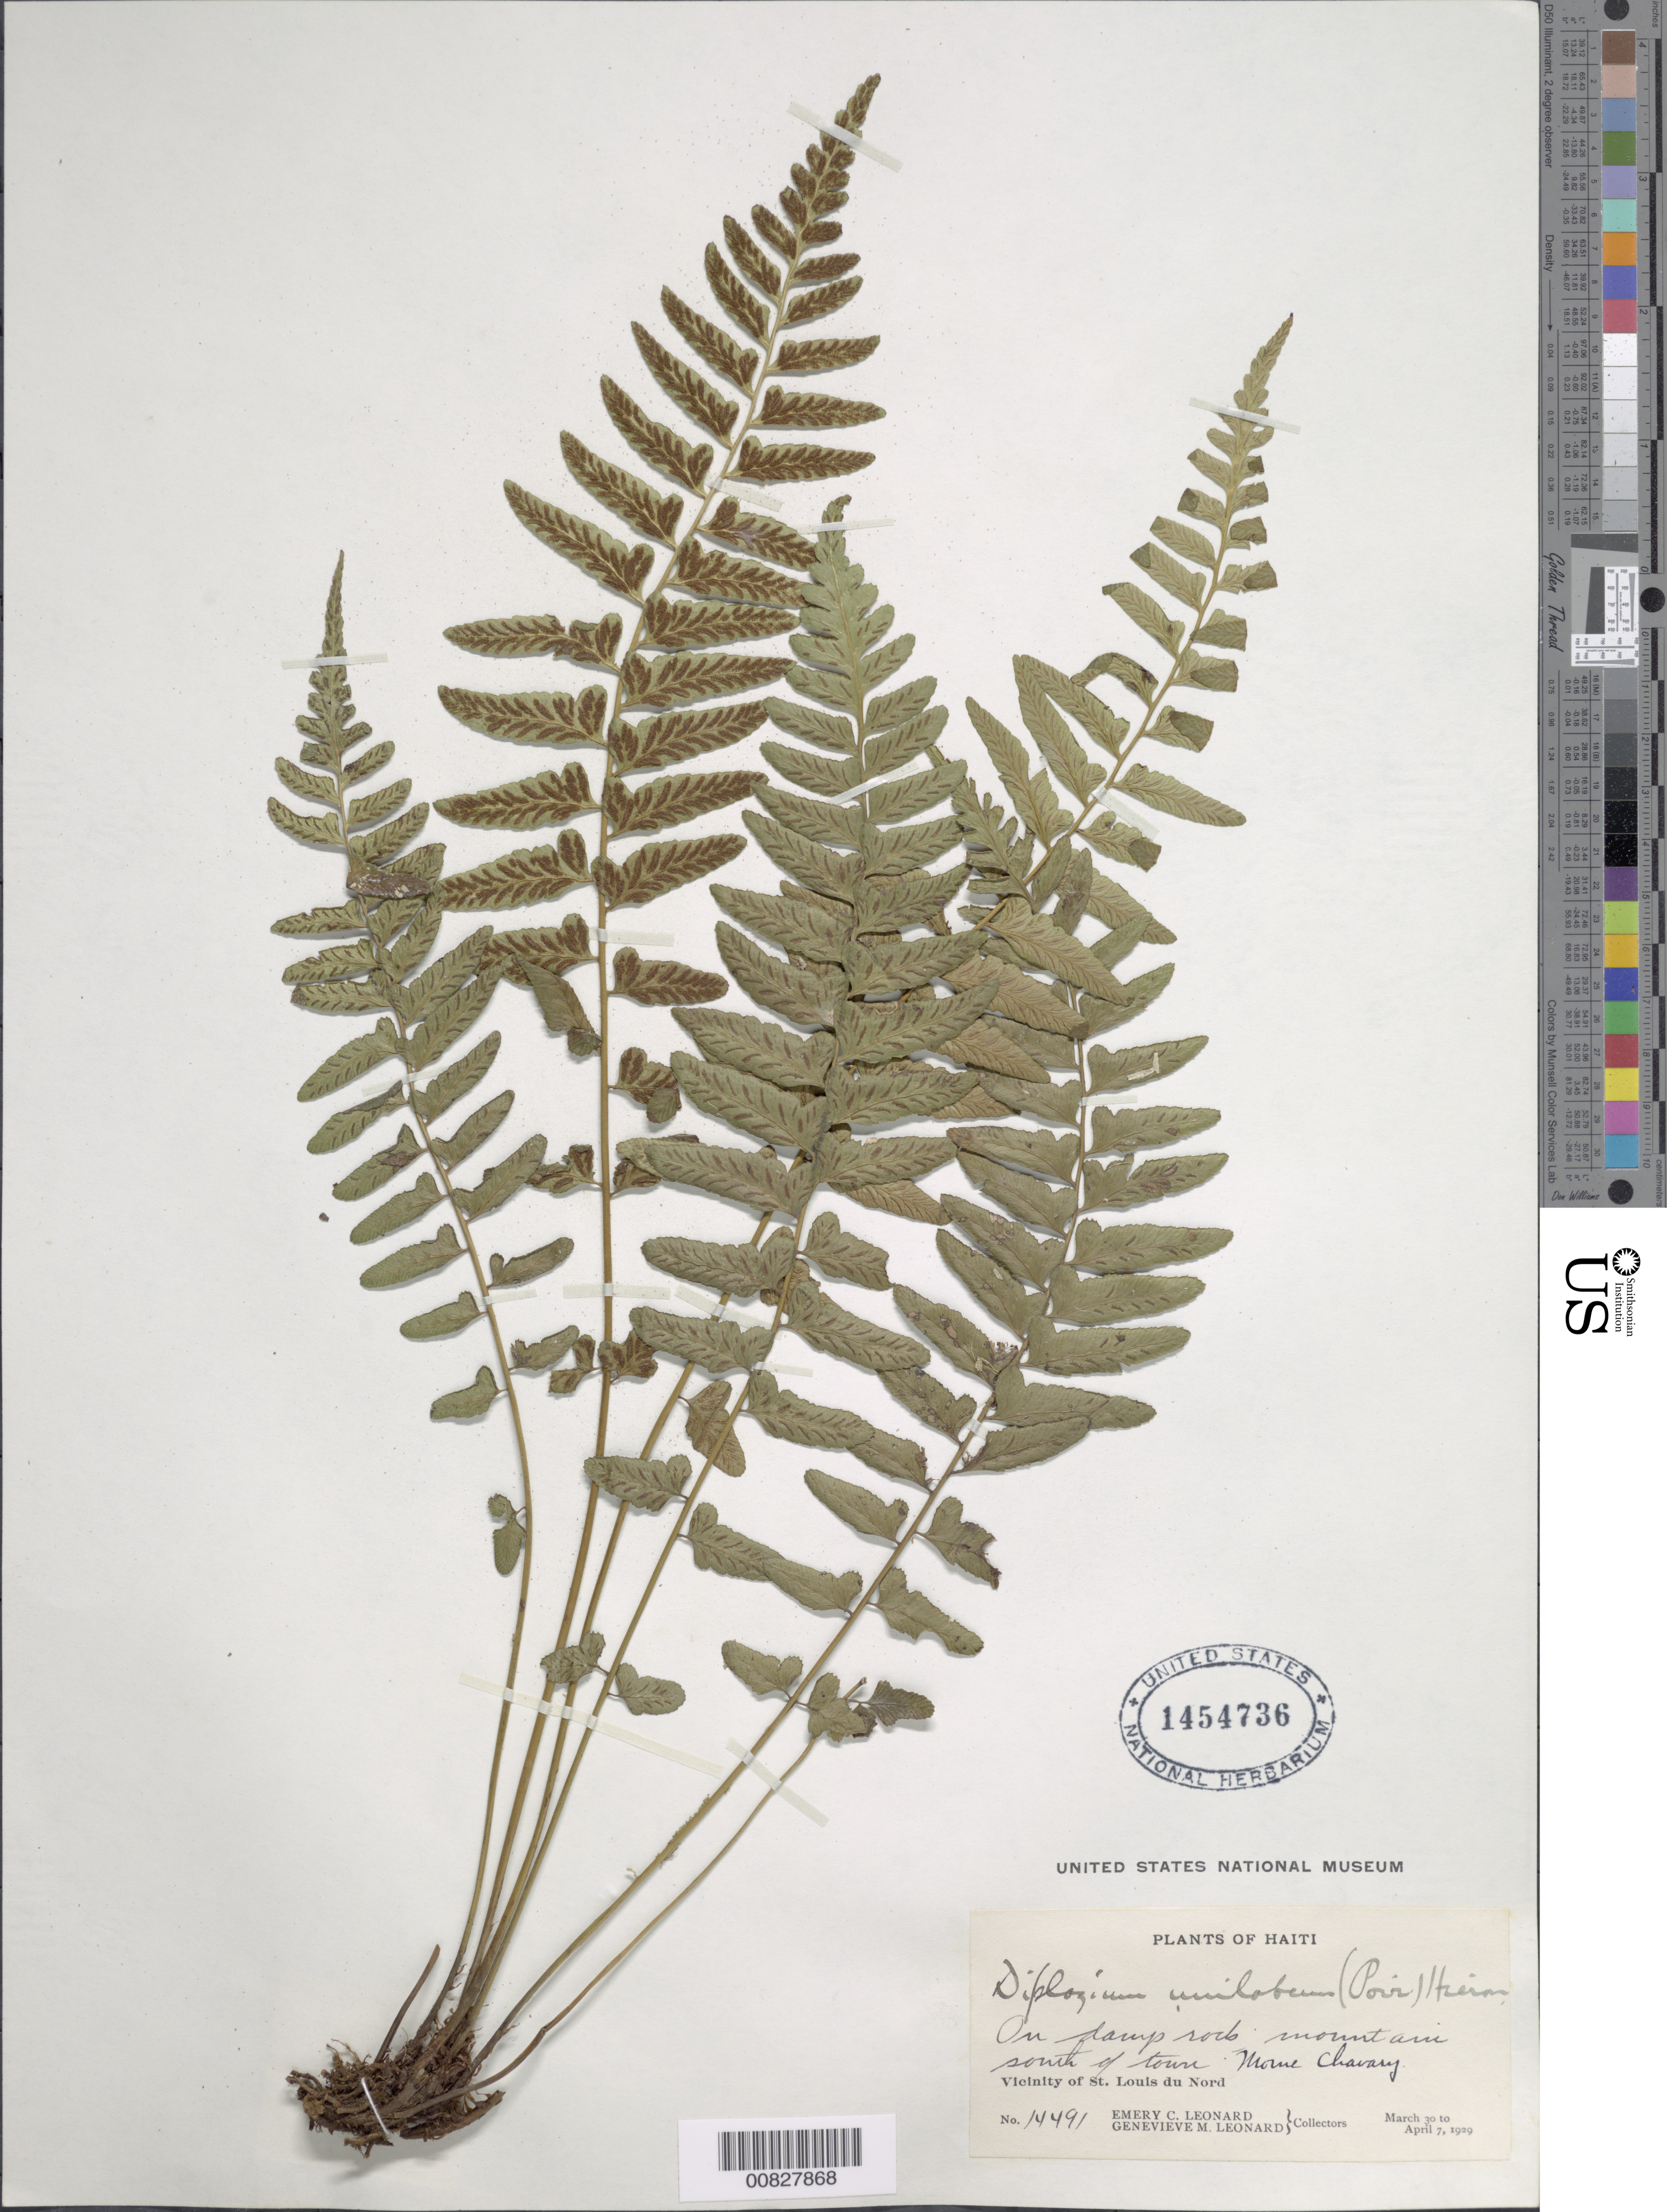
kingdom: Plantae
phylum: Tracheophyta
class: Polypodiopsida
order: Polypodiales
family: Athyriaceae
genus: Diplazium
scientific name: Diplazium unilobum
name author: (Poir.) Hieron.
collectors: E. C. Leonard & G. M. Leonard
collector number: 14491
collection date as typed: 30 Mar 1929 to 07 Apr 1929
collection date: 1929-03-30/1929-04-07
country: Haiti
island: Hispaniola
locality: St. Louis du Nord, S of town, Morne Chavary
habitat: Damp rock on mountain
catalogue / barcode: US 1454736